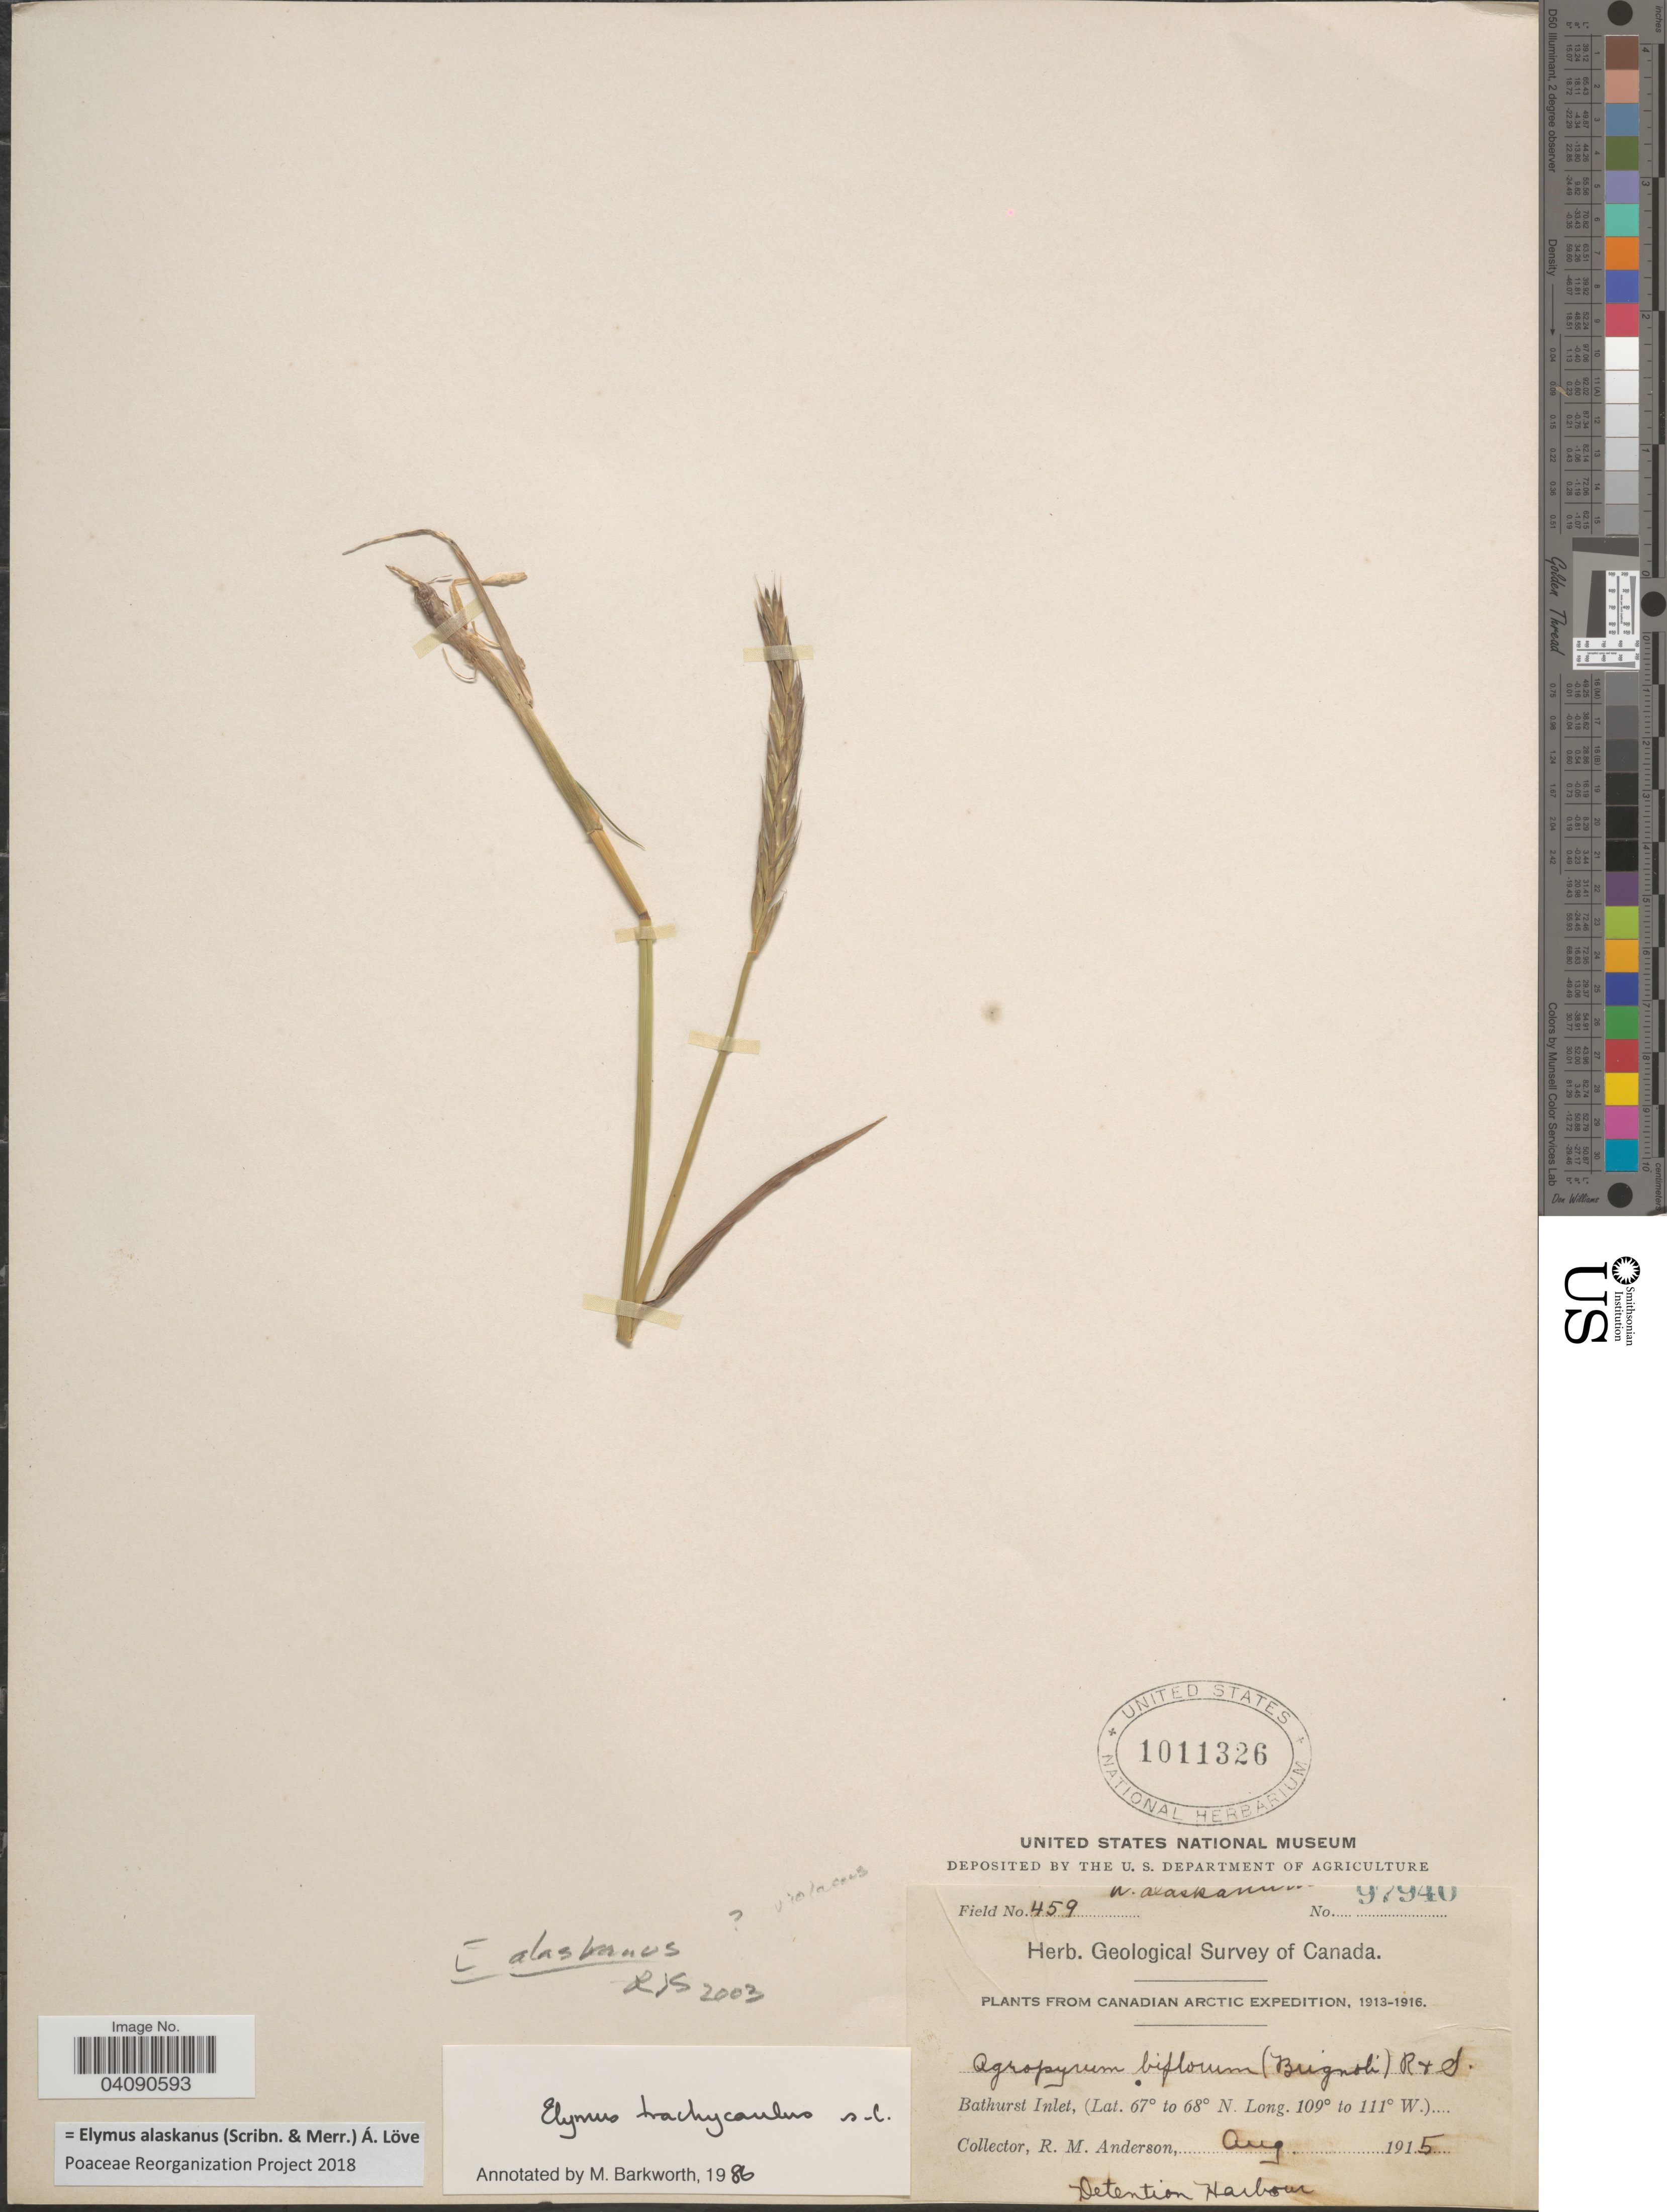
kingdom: Plantae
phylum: Tracheophyta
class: Liliopsida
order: Poales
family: Poaceae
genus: Elymus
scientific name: Elymus alaskanus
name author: (Scribn. & Merr.) Á. Löve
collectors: R. Anderson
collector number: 459/97940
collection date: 1915-08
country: Canada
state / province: Nunavut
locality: Herb. Geological Survey of Canada. Canadian Arctic Expedition, 1913-1916. Bathurst Inlet. Detention Harbour.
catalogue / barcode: US 1011326